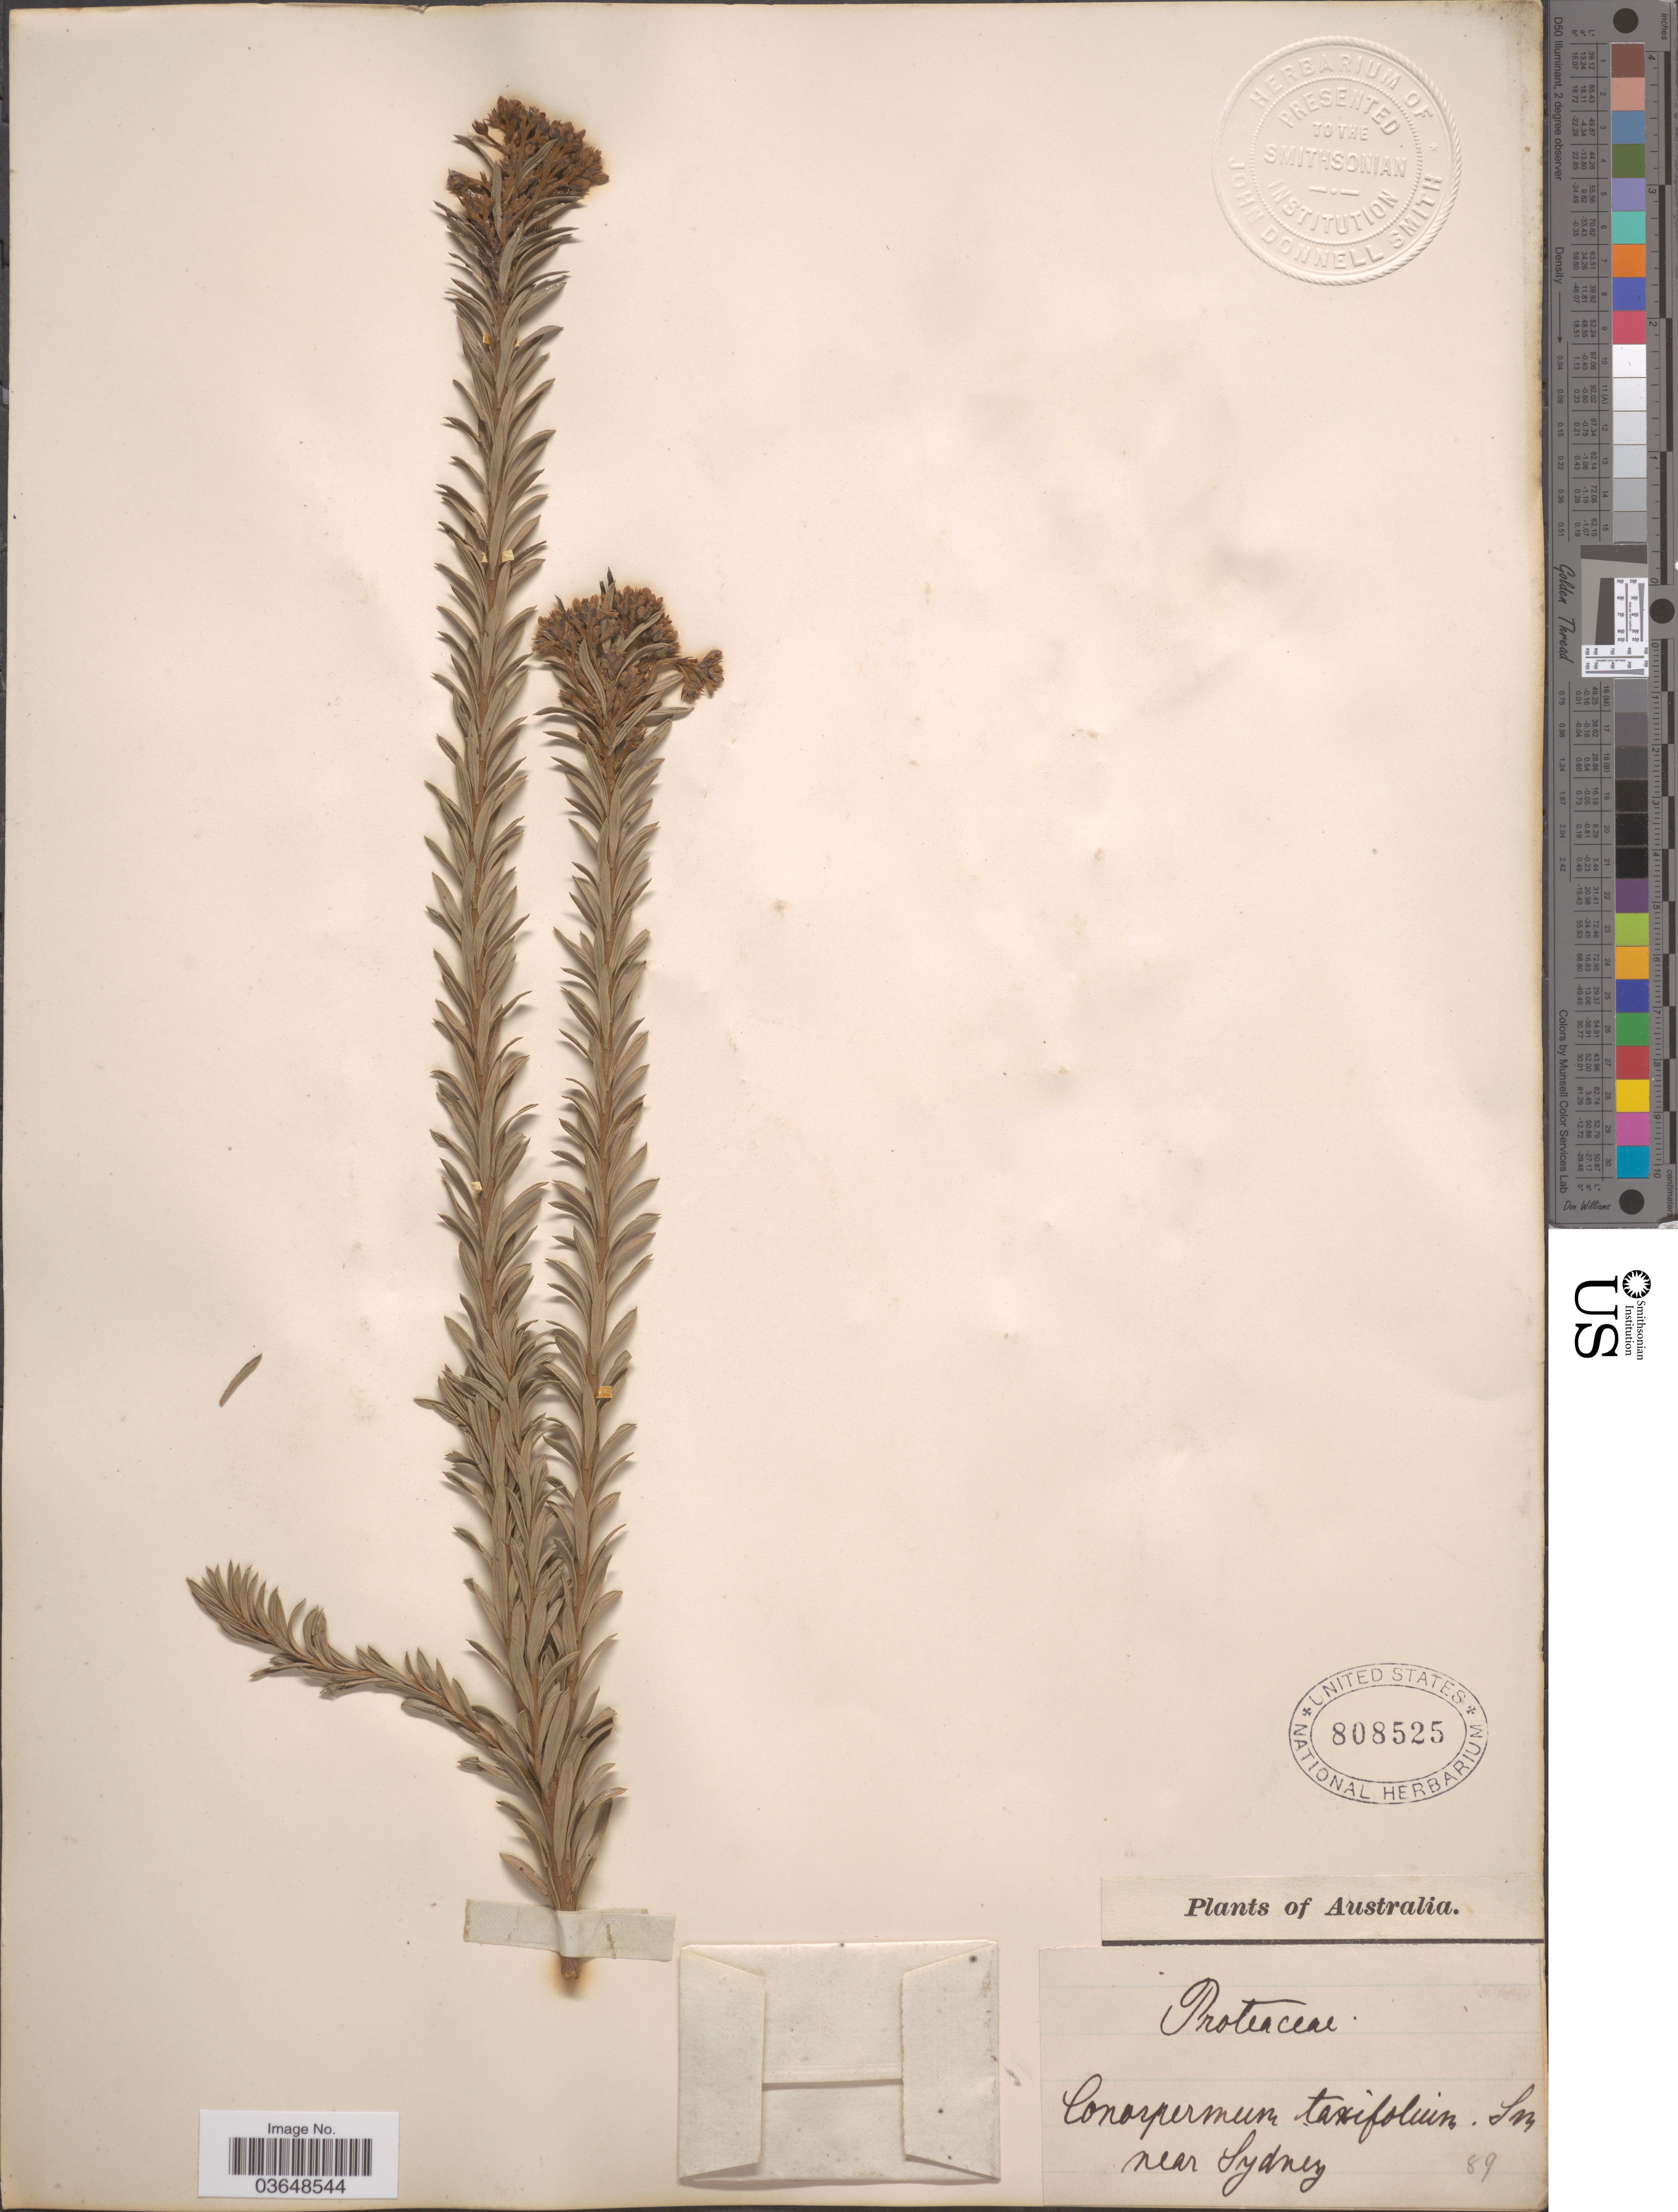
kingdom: Plantae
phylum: Tracheophyta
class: Magnoliopsida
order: Proteales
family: Proteaceae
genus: Conospermum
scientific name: Conospermum taxifolium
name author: Sm.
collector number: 89?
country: Australia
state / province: New South Wales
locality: Near Sydney.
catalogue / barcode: US 808525